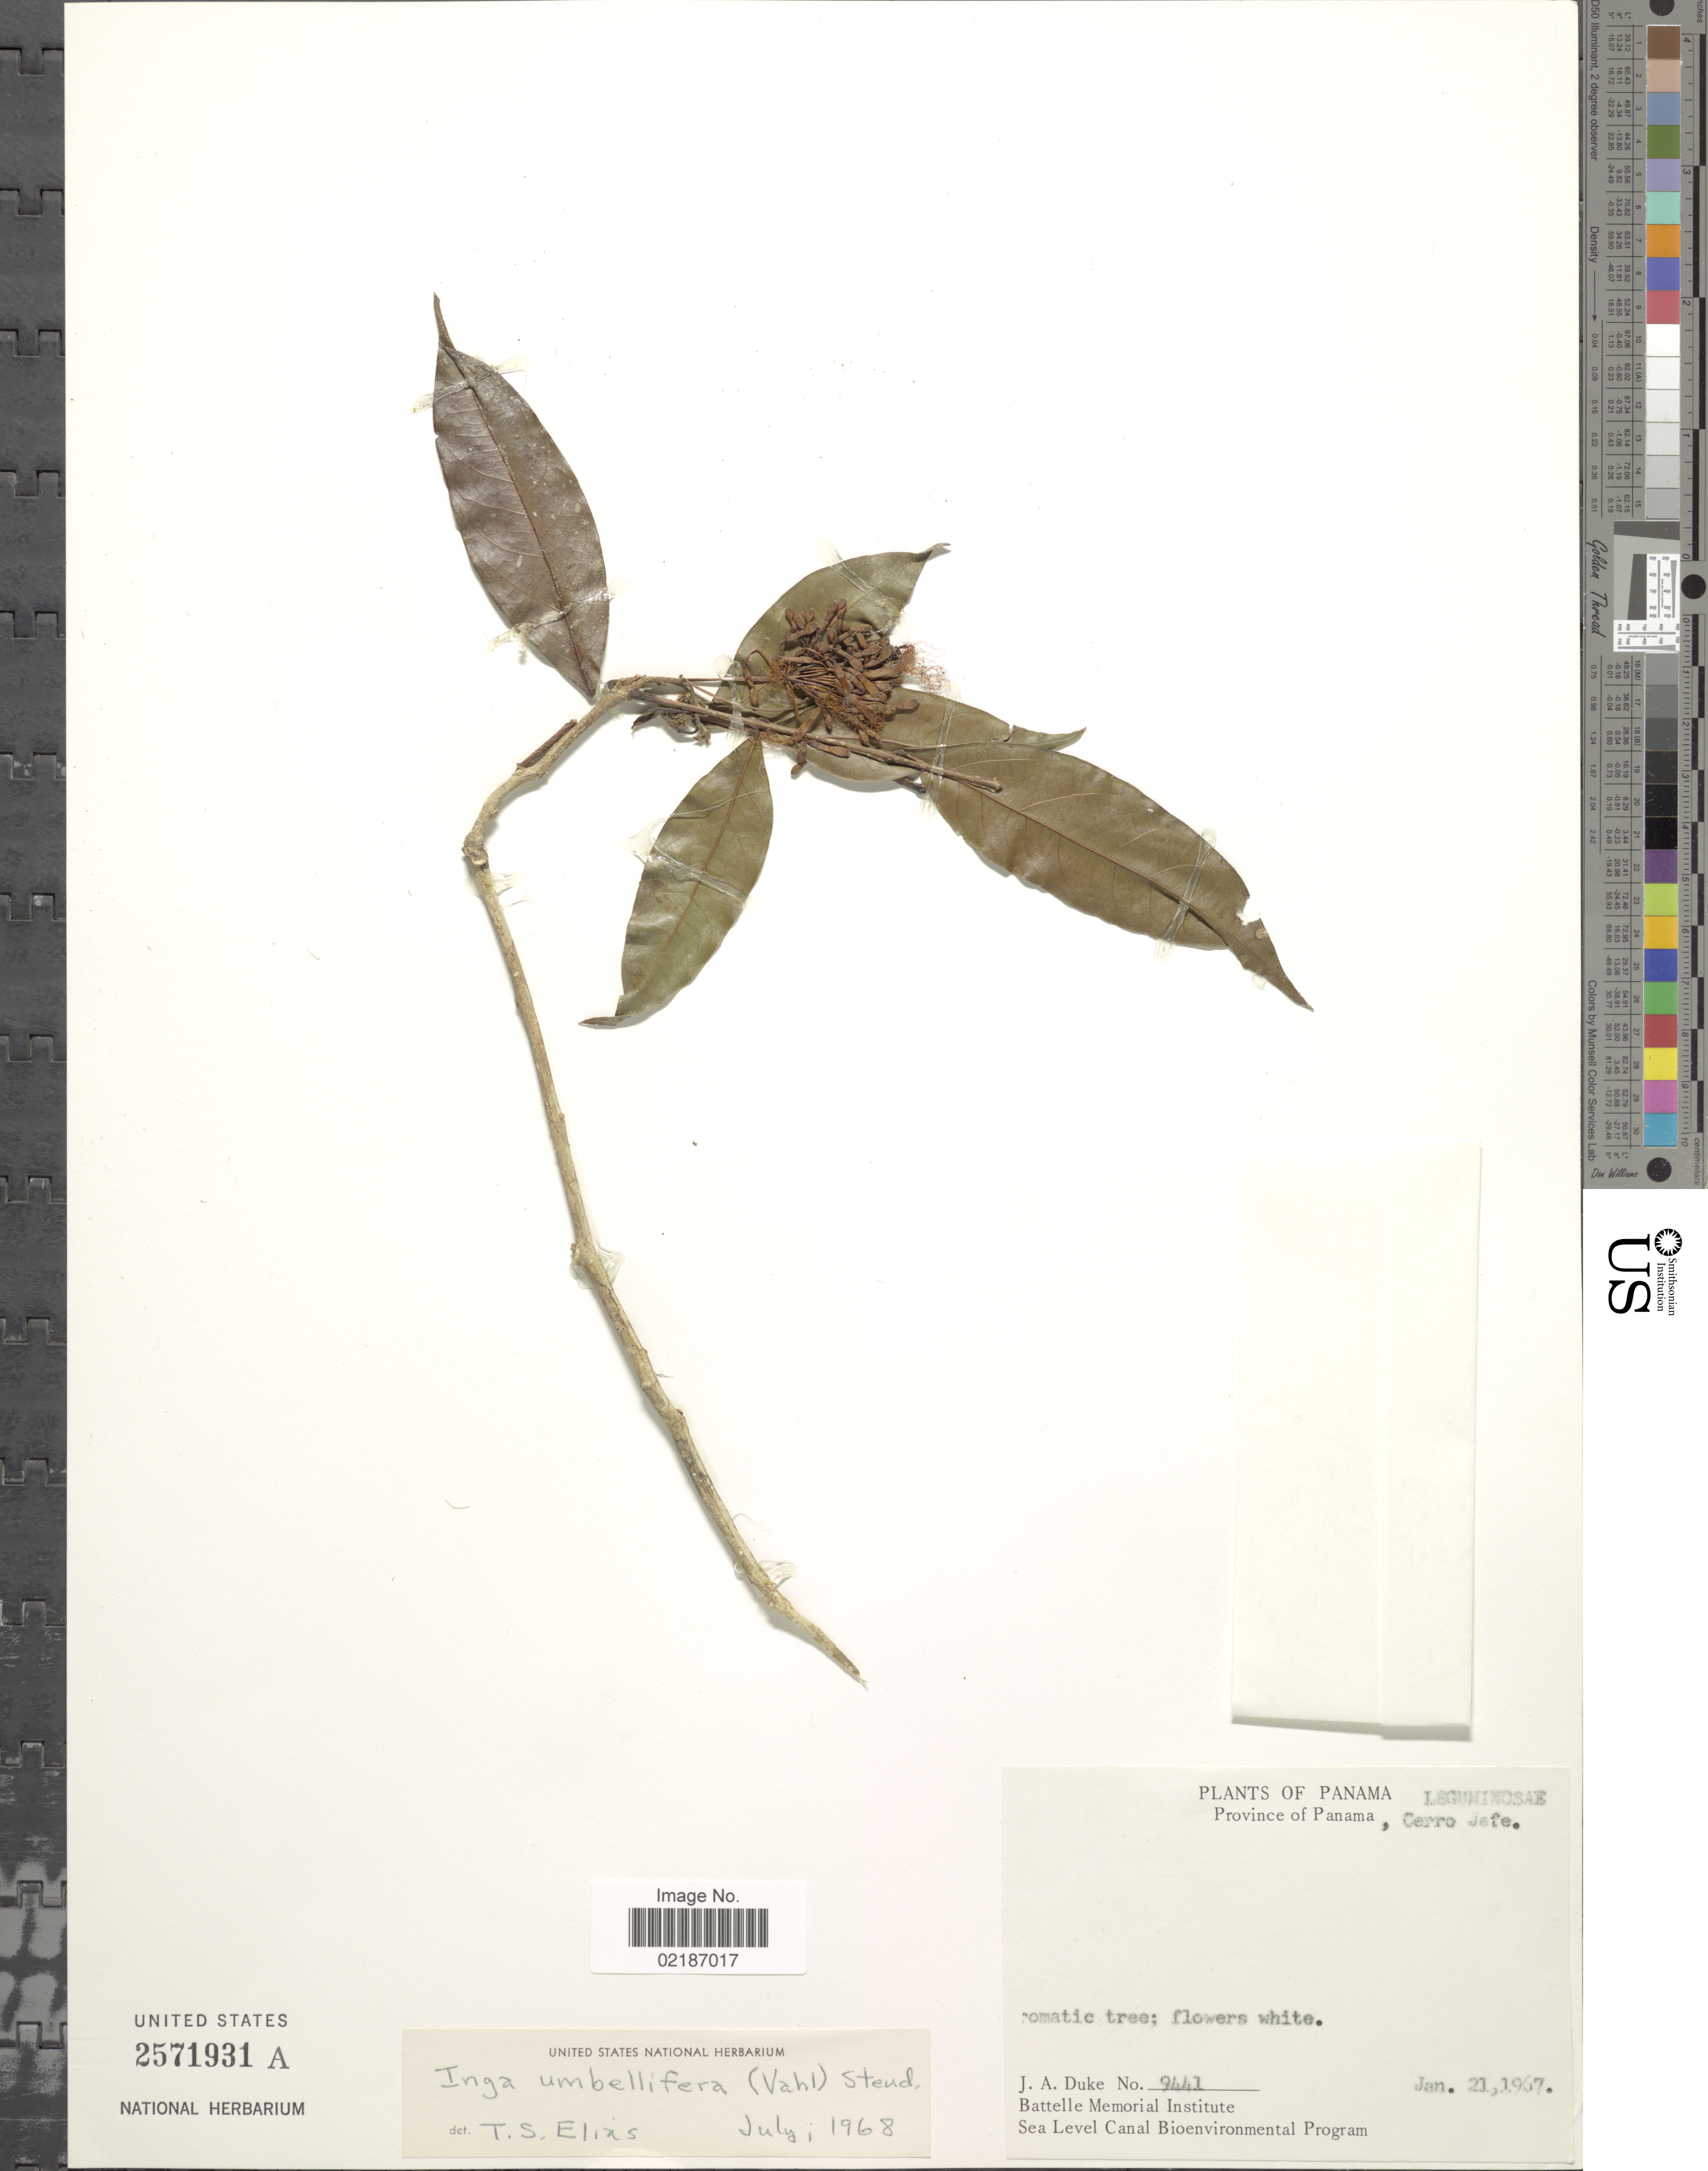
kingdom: Plantae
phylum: Tracheophyta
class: Magnoliopsida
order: Fabales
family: Fabaceae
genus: Inga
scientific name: Inga umbellifera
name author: (Vahl) Steud. ex DC.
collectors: J. A. Duke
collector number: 9441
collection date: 1967-01-21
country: Panama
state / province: Panamá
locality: Cerro Jefe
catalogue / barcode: US 2571931A